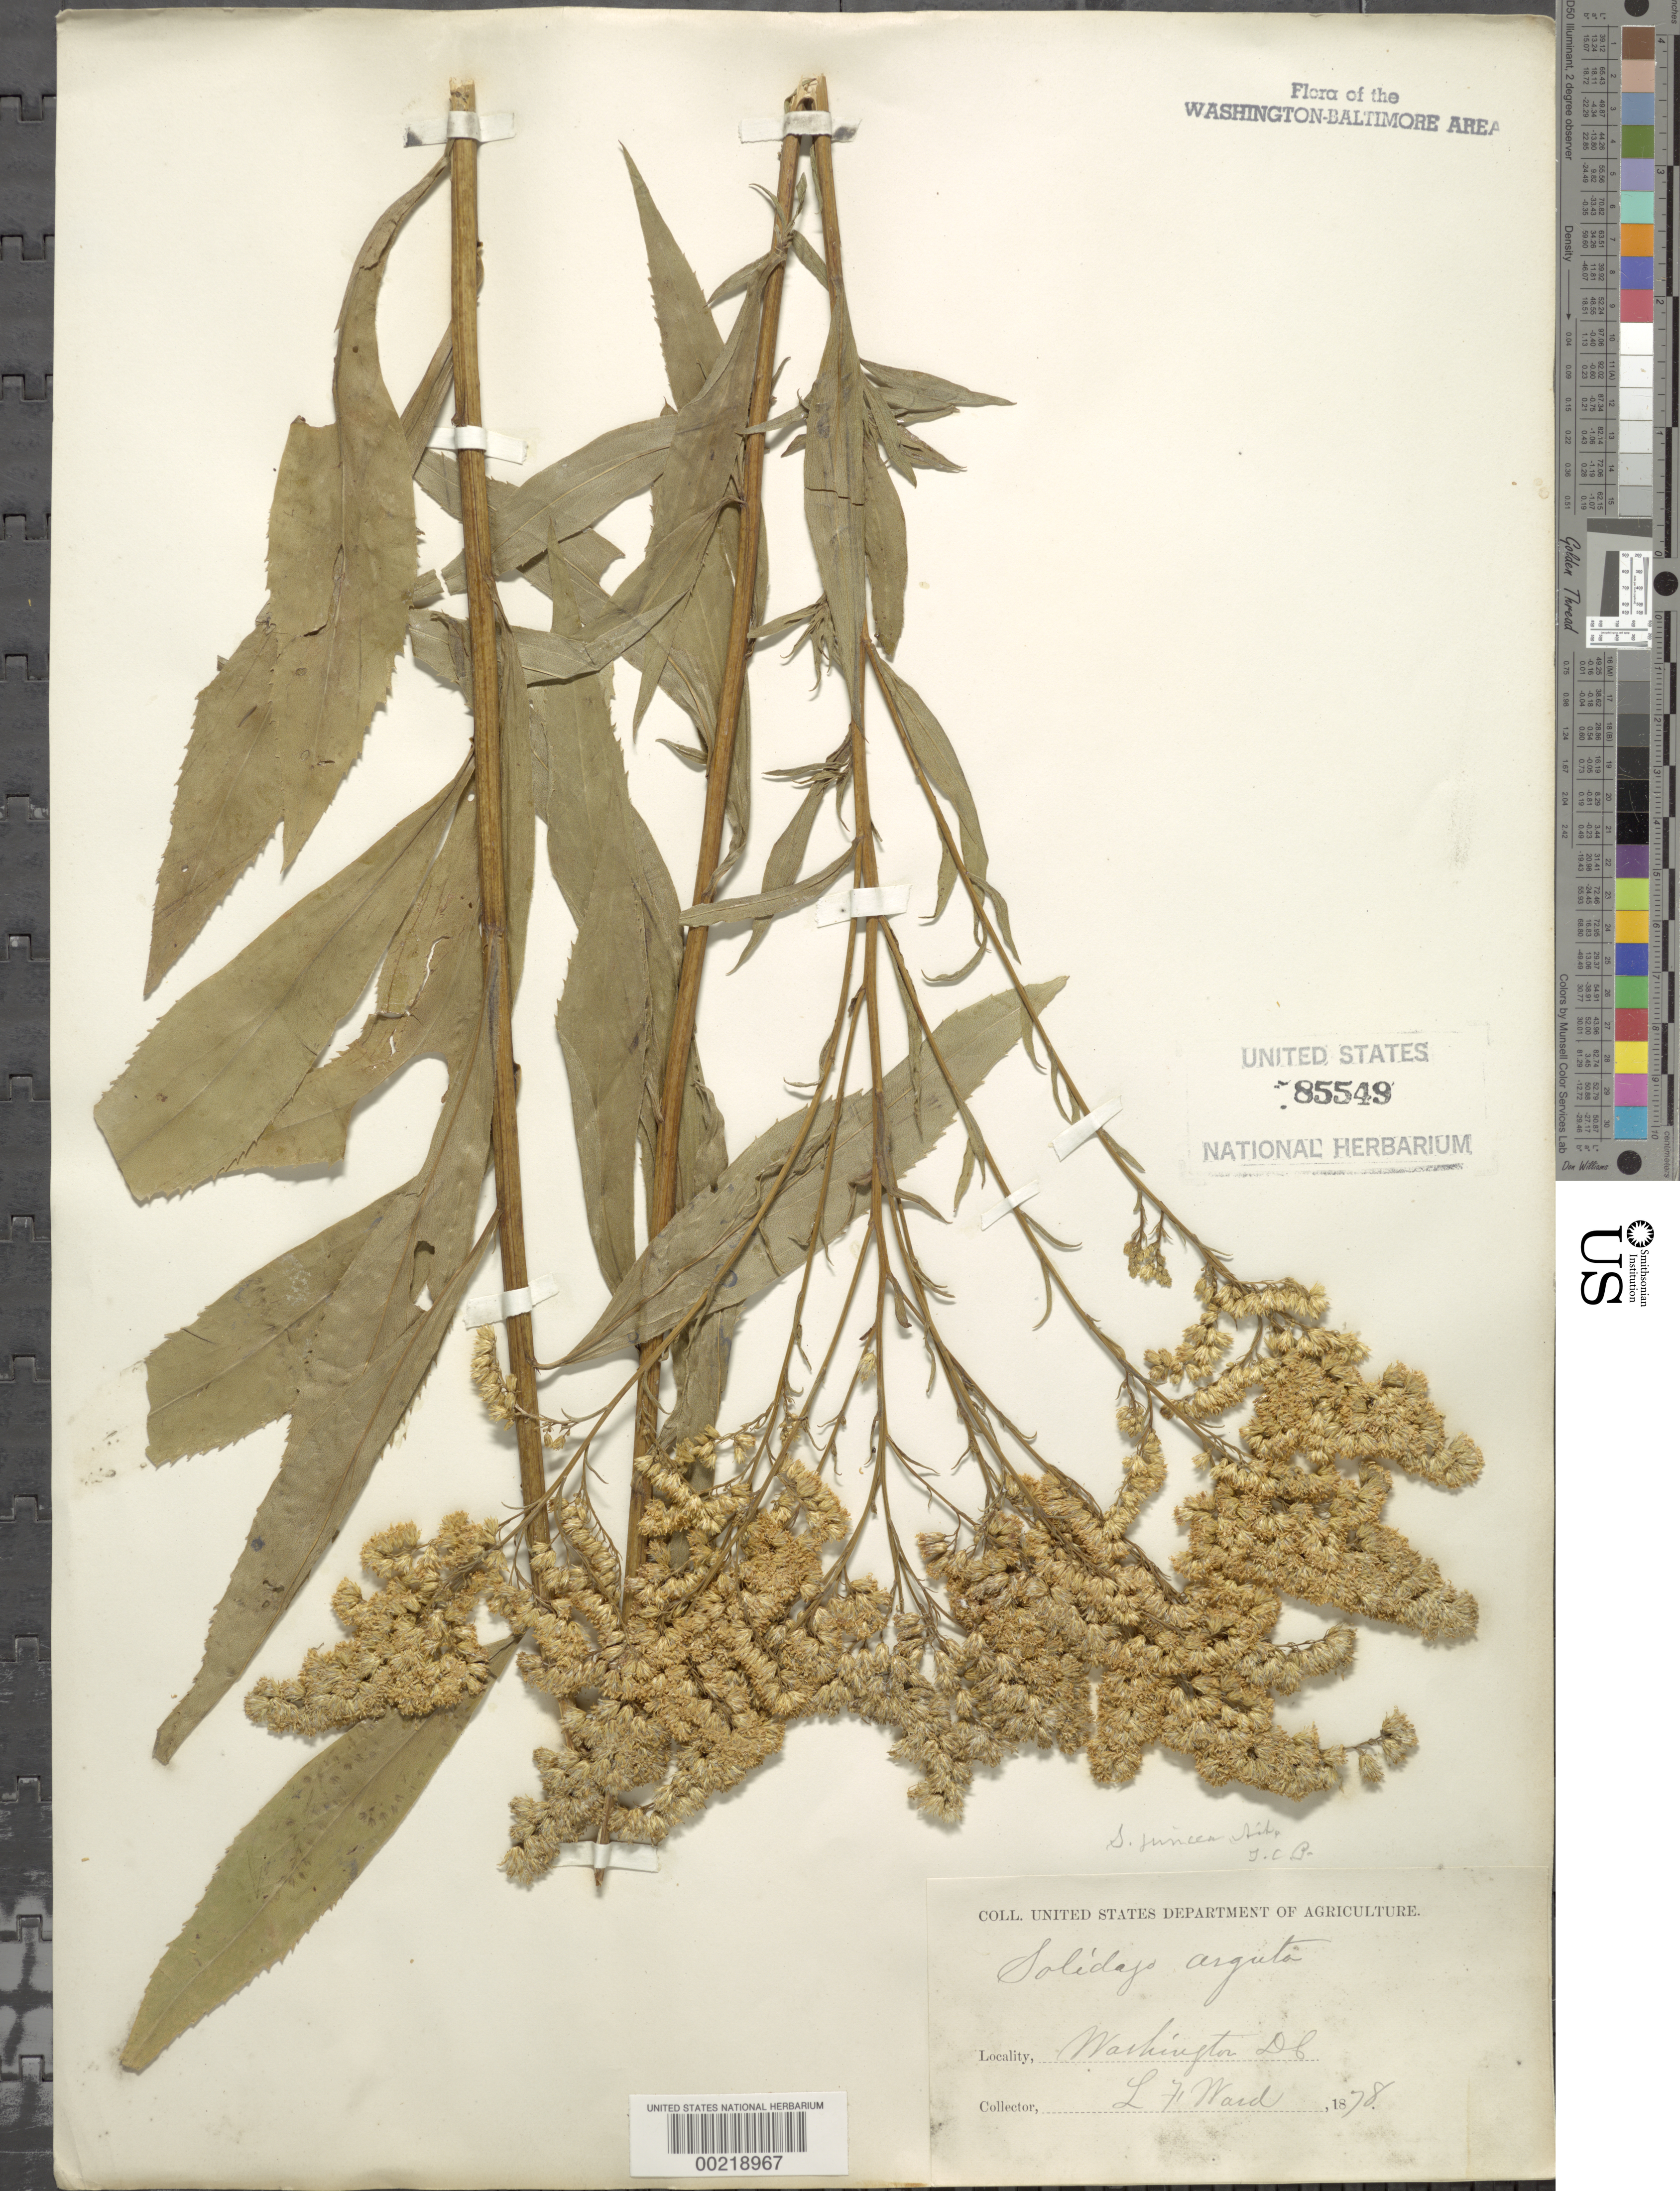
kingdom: Plantae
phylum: Tracheophyta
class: Magnoliopsida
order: Asterales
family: Asteraceae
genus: Solidago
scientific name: Solidago juncea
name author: Aiton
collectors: L. F. Ward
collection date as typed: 1878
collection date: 1878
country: United States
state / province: District of Columbia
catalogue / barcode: US 85549